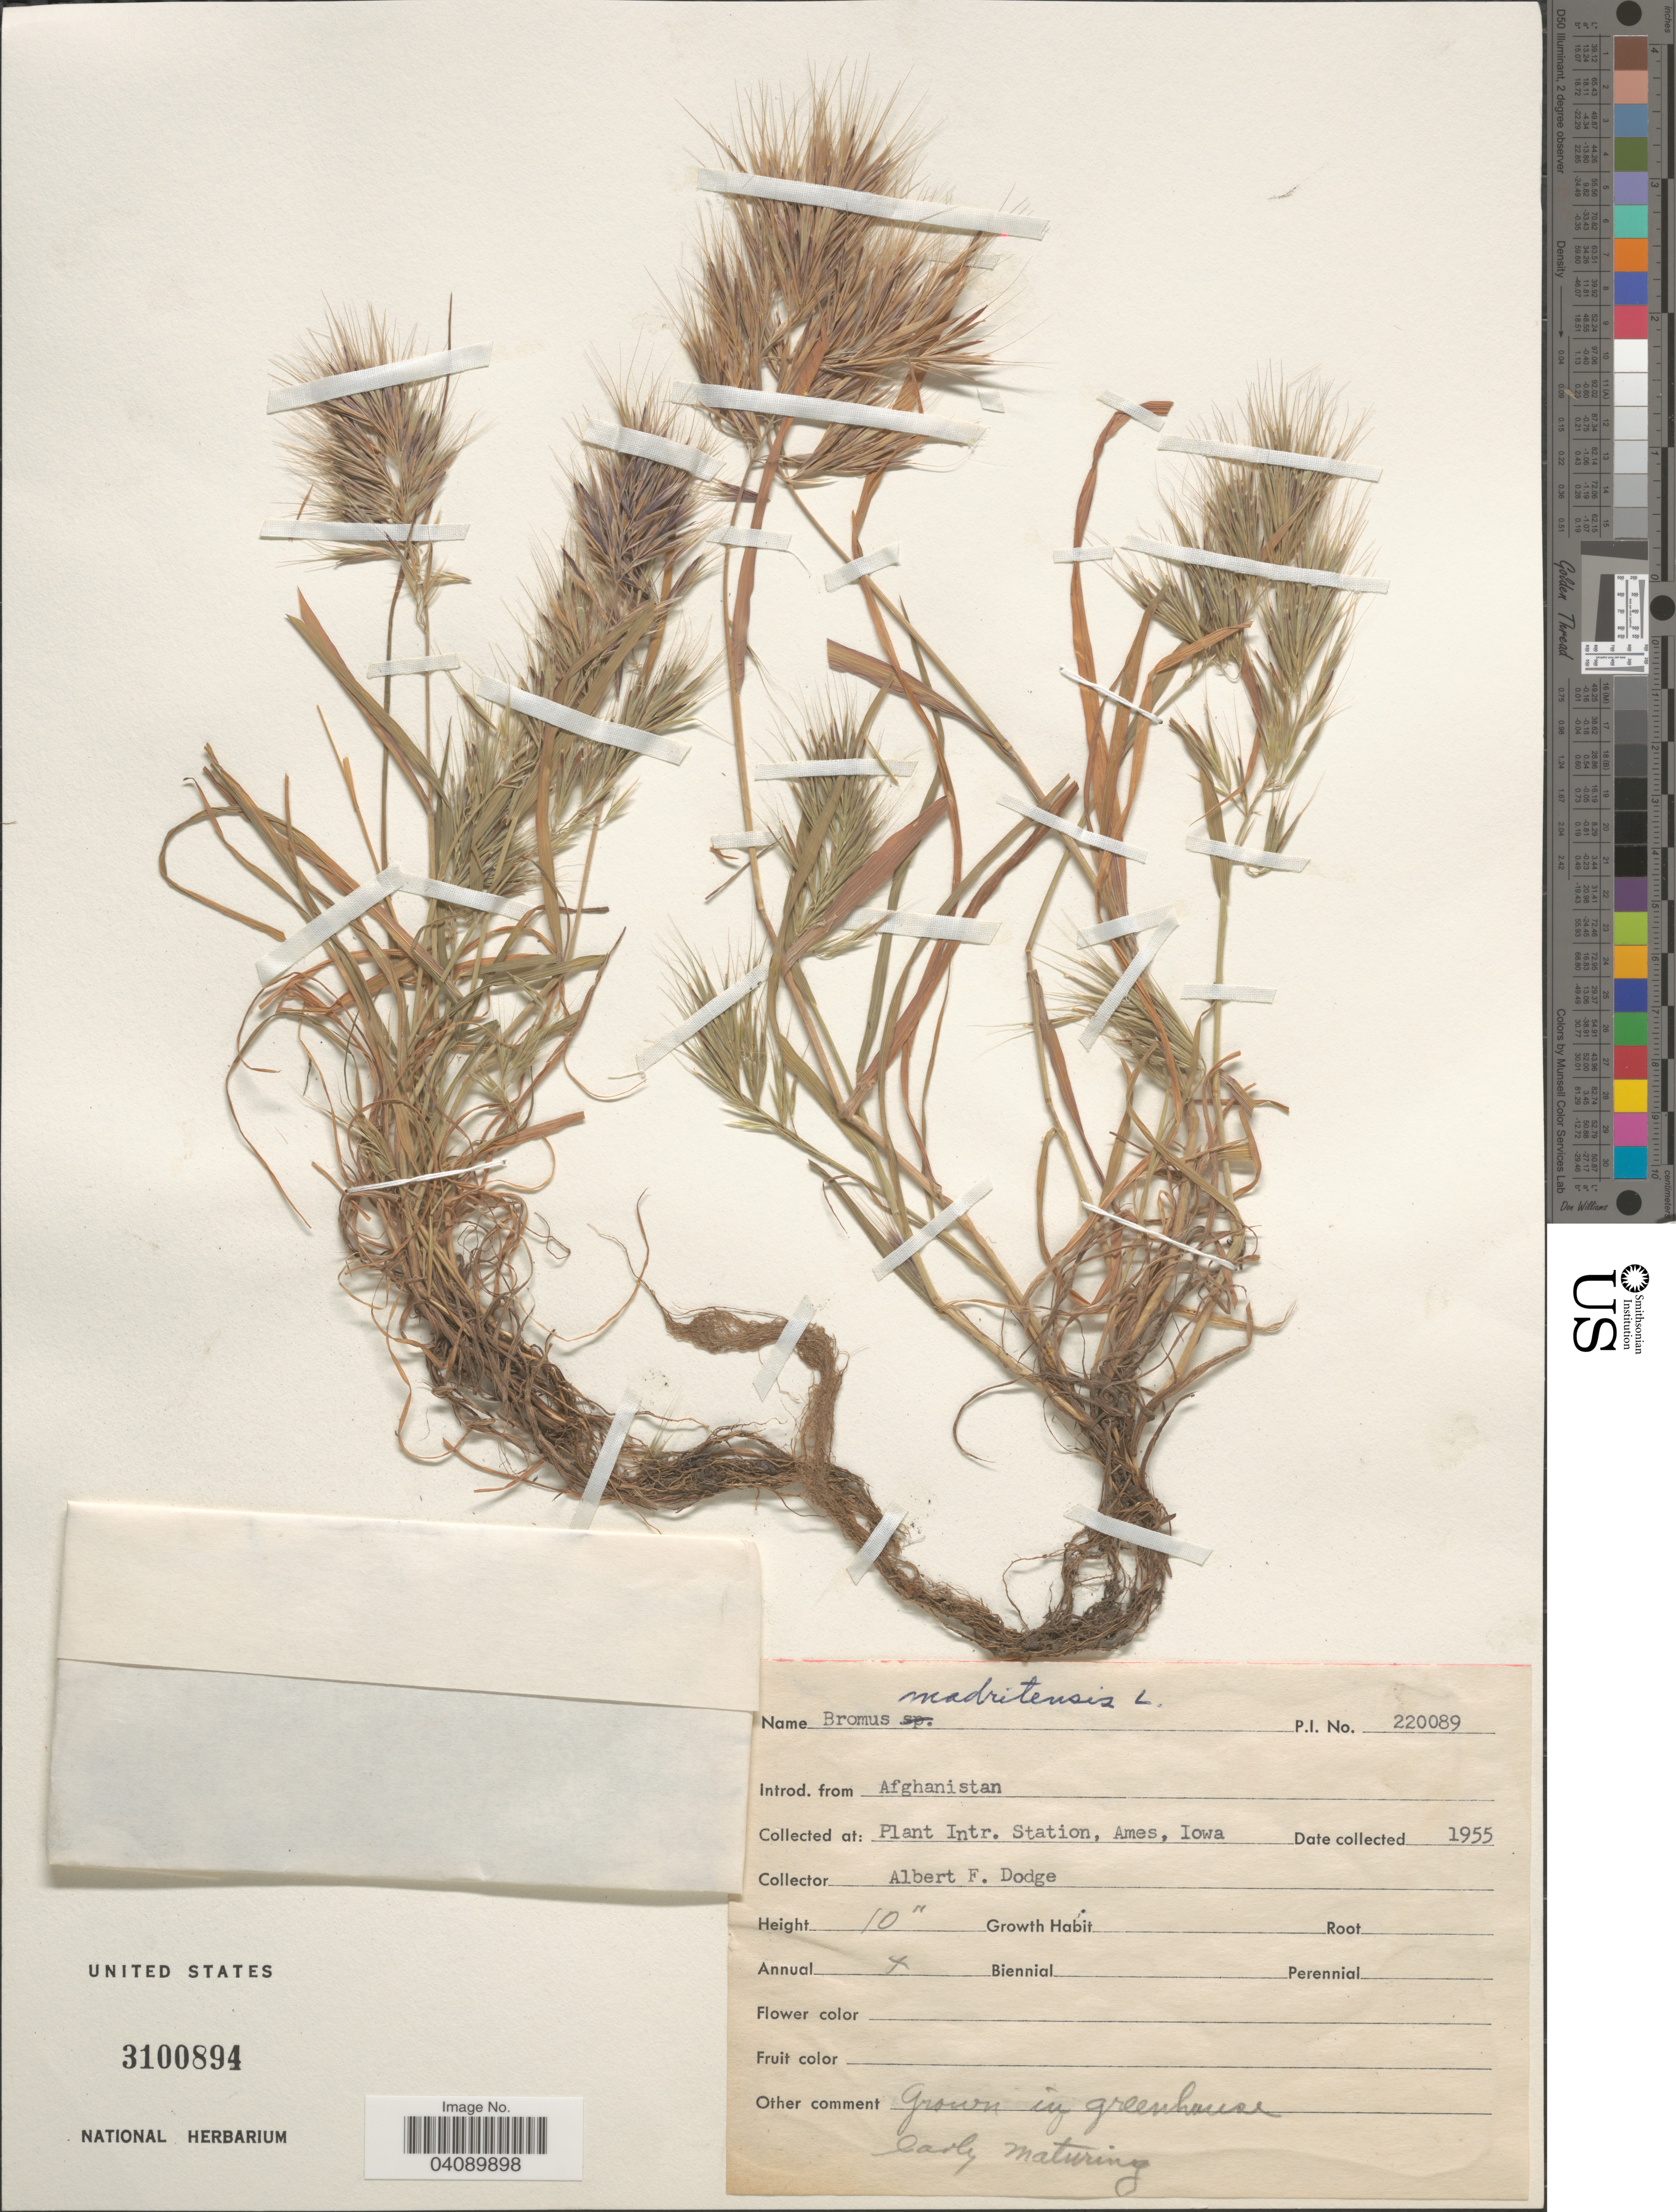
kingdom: Plantae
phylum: Tracheophyta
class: Liliopsida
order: Poales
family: Poaceae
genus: Bromus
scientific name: Bromus tectorum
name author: L.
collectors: A. Dodge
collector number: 220089?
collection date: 1955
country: United States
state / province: Iowa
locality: Plant Intr. Station, Ames.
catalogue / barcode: US 3100894